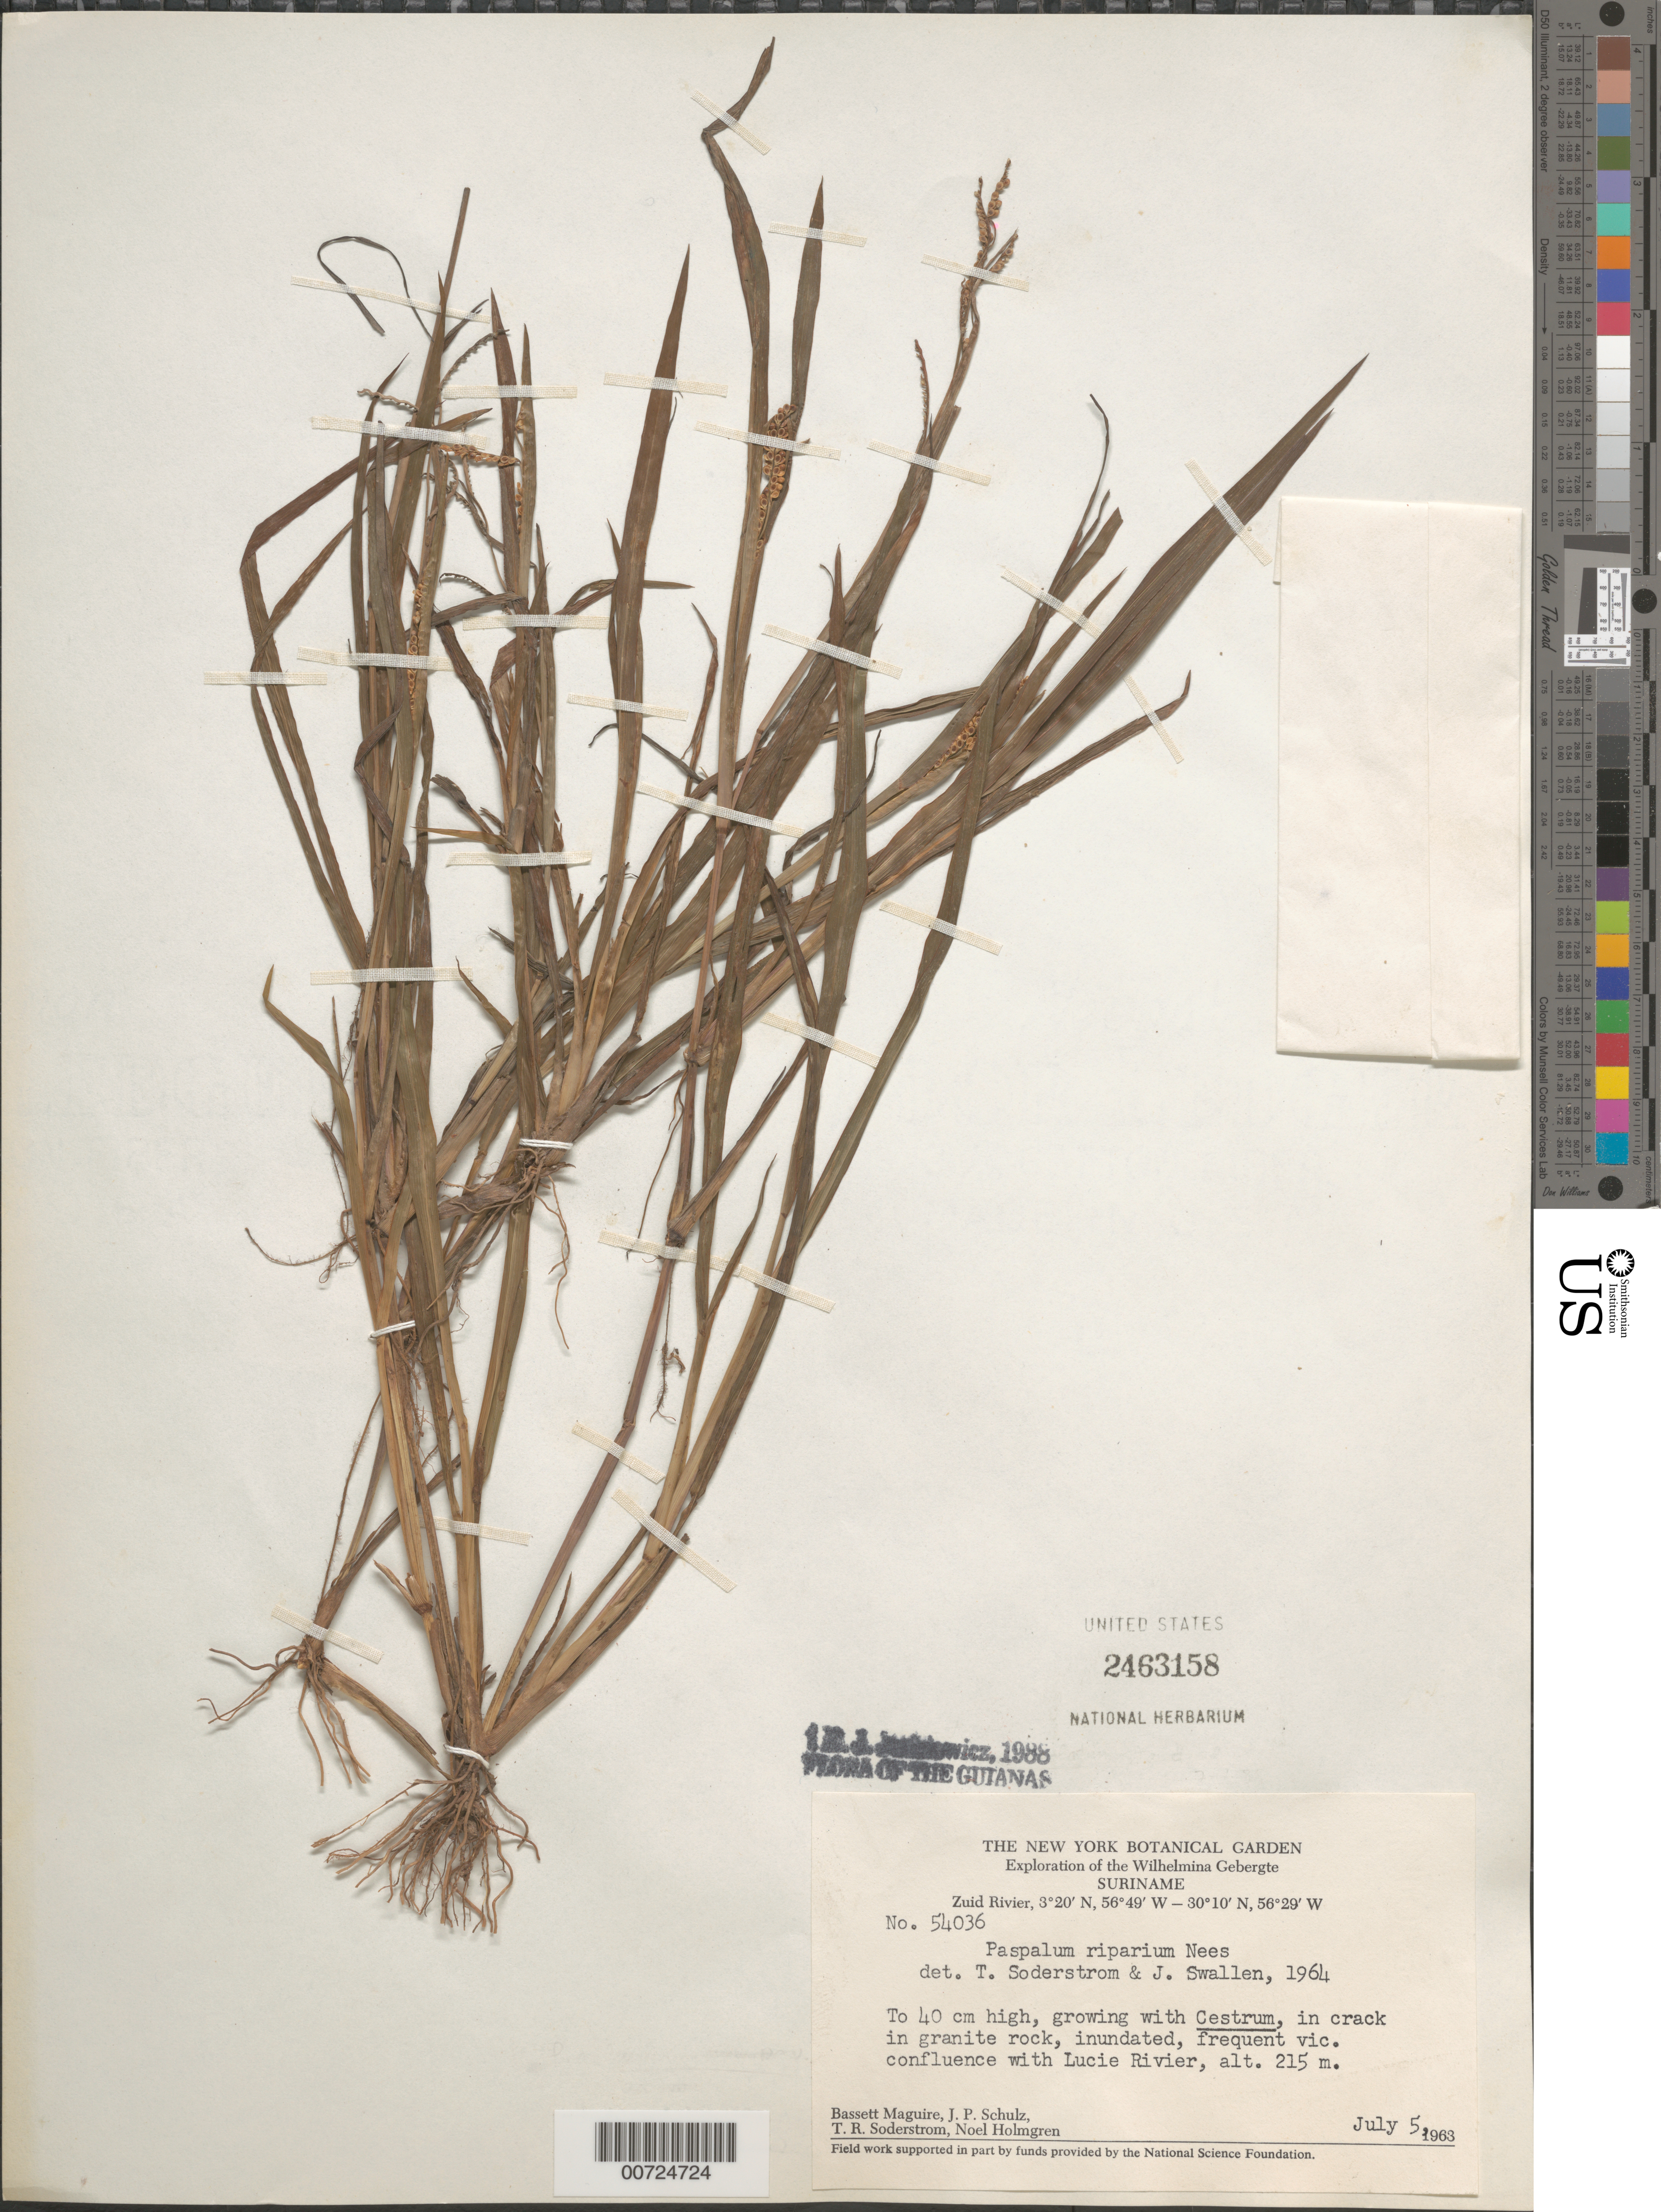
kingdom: Plantae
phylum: Tracheophyta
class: Liliopsida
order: Poales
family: Poaceae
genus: Paspalum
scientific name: Paspalum riparium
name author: Nees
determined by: Swallen, J. R.; Soderstrom, T. R.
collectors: B. Maguire, J. P. Schulz, T. R. Soderstrom & N. H. Holmgren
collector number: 54036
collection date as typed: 5-Jul-63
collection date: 1963-07-05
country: Suriname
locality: Zuid River, near confluence with Lucie River, Wilhelmina Gebergte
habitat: Growing w/Cestrum, in crack in granite rock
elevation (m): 215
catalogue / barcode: US 2463158